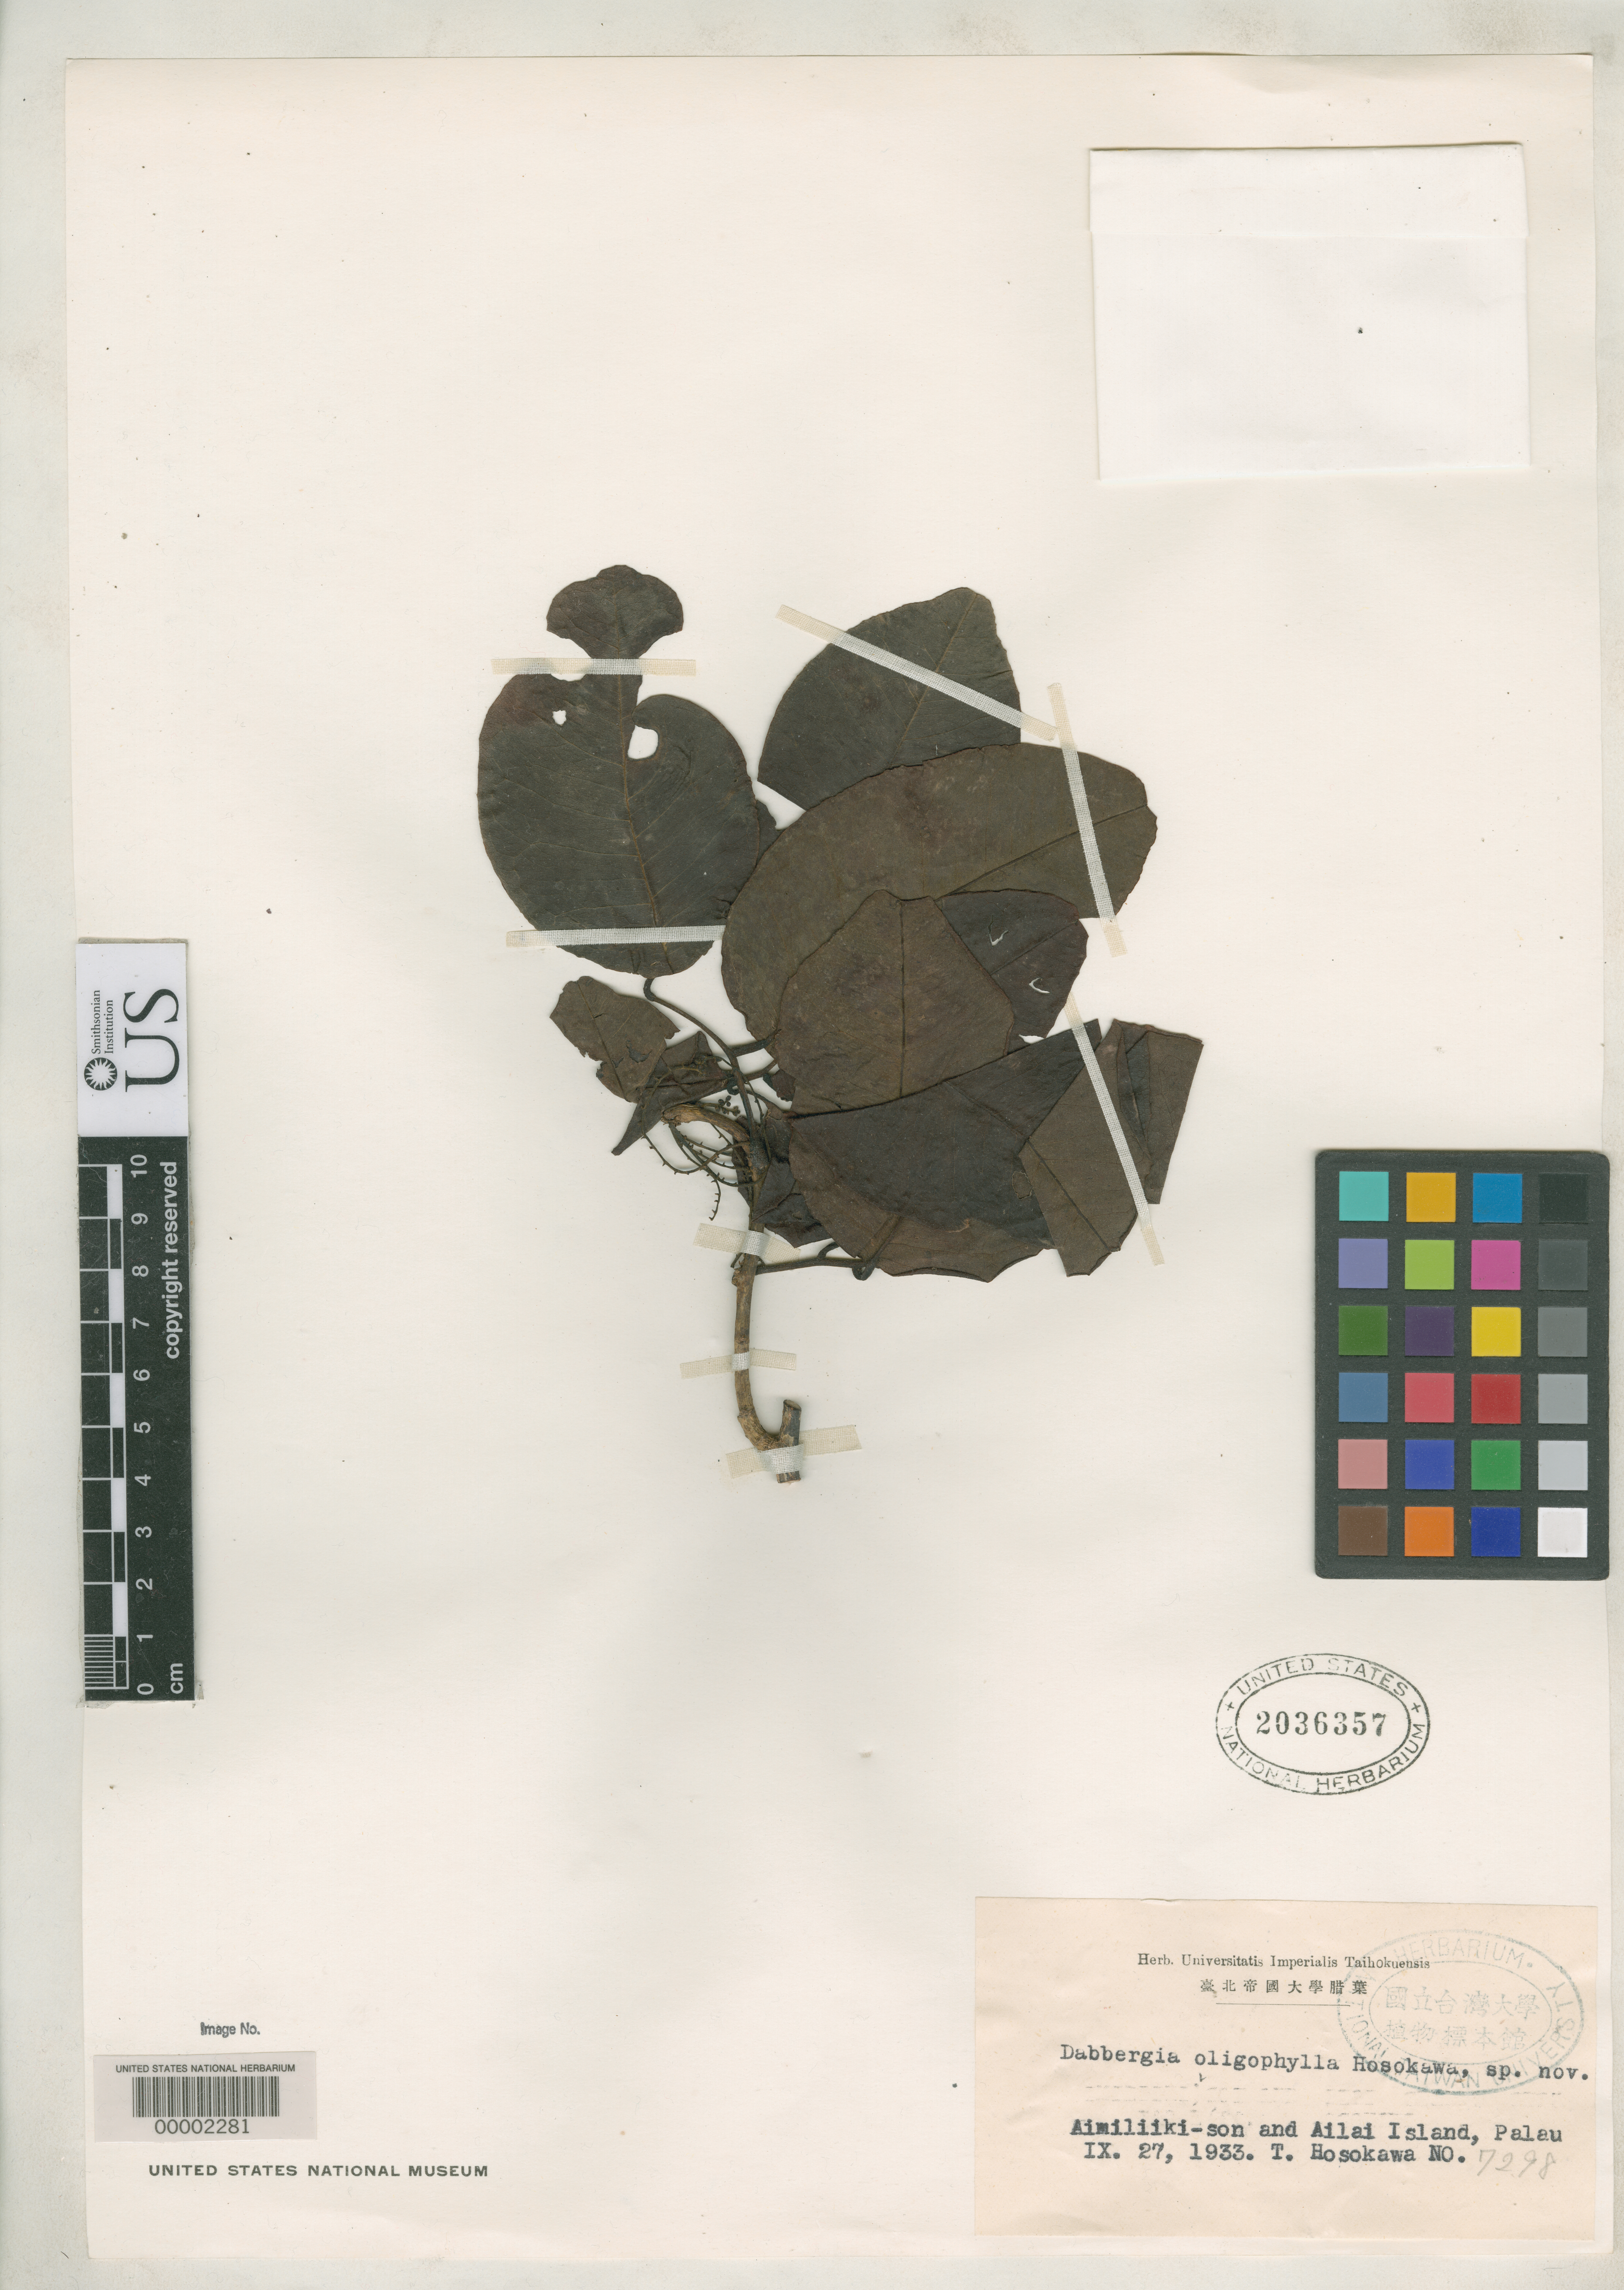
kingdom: Plantae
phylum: Tracheophyta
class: Magnoliopsida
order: Fabales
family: Fabaceae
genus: Dalbergia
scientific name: Dalbergia oligophylla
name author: Hosok.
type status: Isotype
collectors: T. Hosokawa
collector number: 7298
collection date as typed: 27 Sep 1933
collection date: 1933-09-27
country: Palau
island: Babeldaob [Babelthuap]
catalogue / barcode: US 2036357